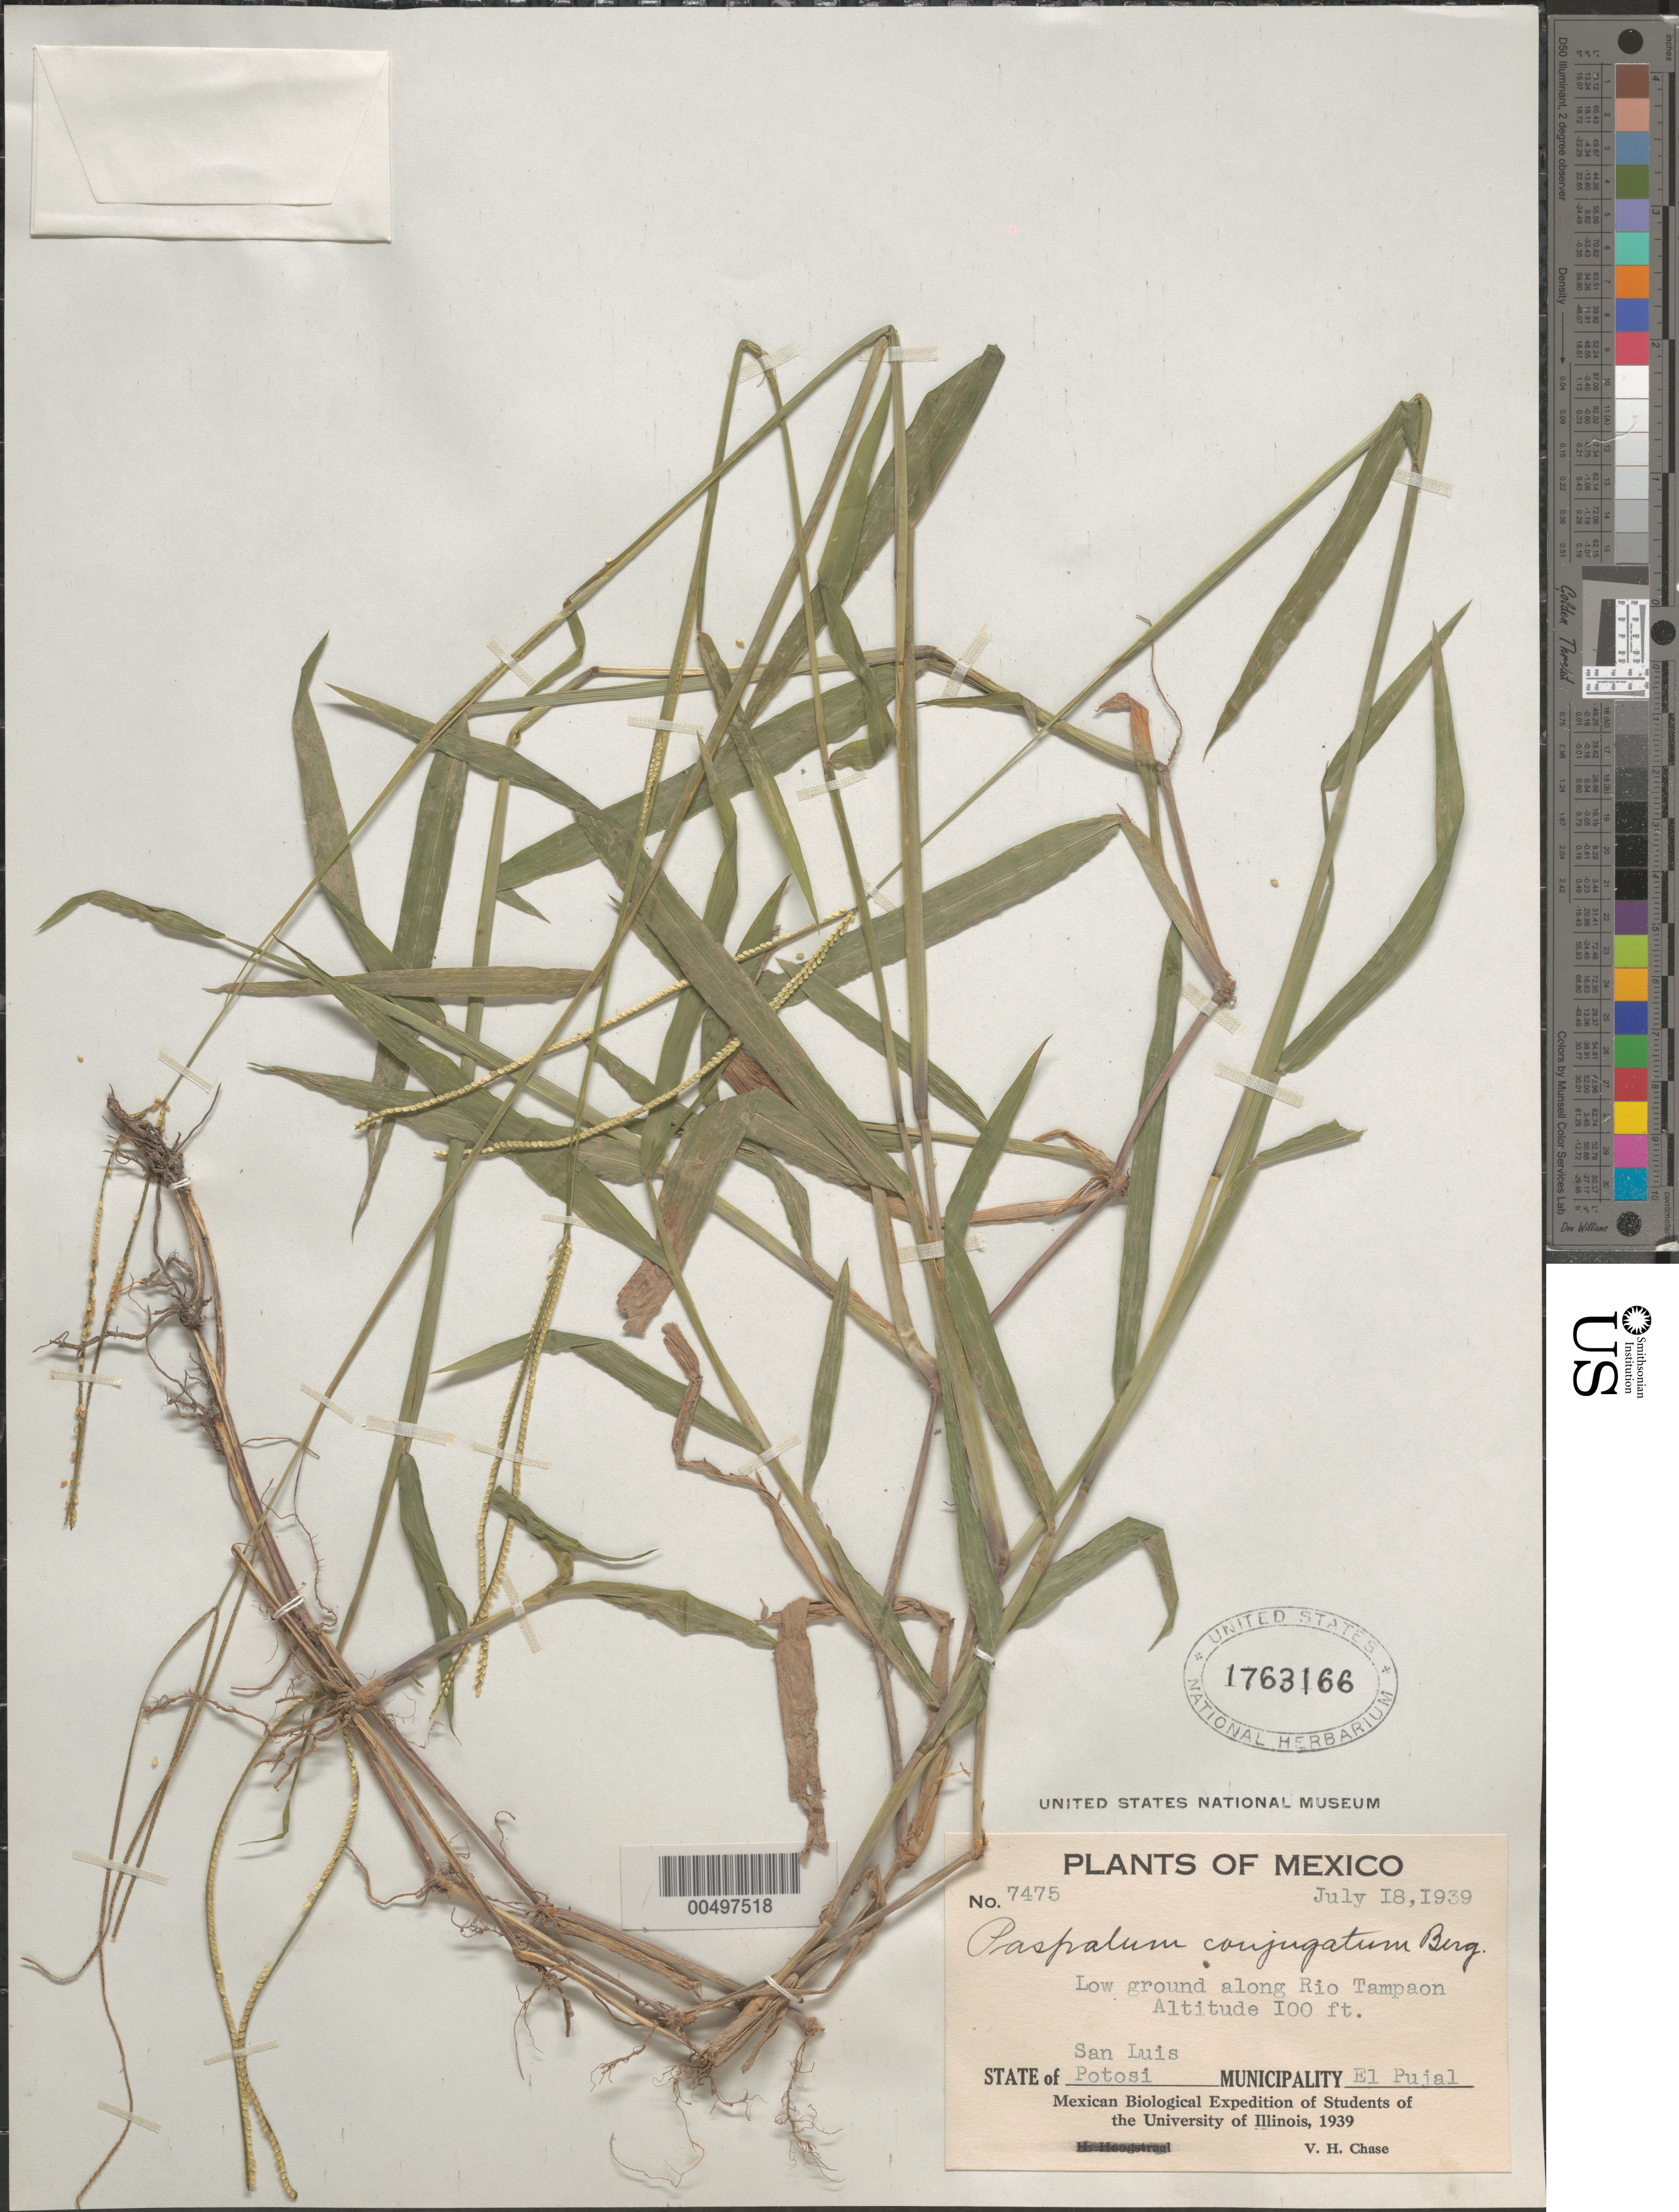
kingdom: Plantae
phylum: Tracheophyta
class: Liliopsida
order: Poales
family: Poaceae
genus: Paspalum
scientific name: Paspalum conjugatum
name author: P.J. Bergius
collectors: V. H. Chase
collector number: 7475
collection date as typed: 18 Jul 1939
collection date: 1939-07-18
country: Mexico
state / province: San Luis Potosi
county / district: El Pujal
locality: Along Rio Tampaon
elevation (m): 30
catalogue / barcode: US 1763166